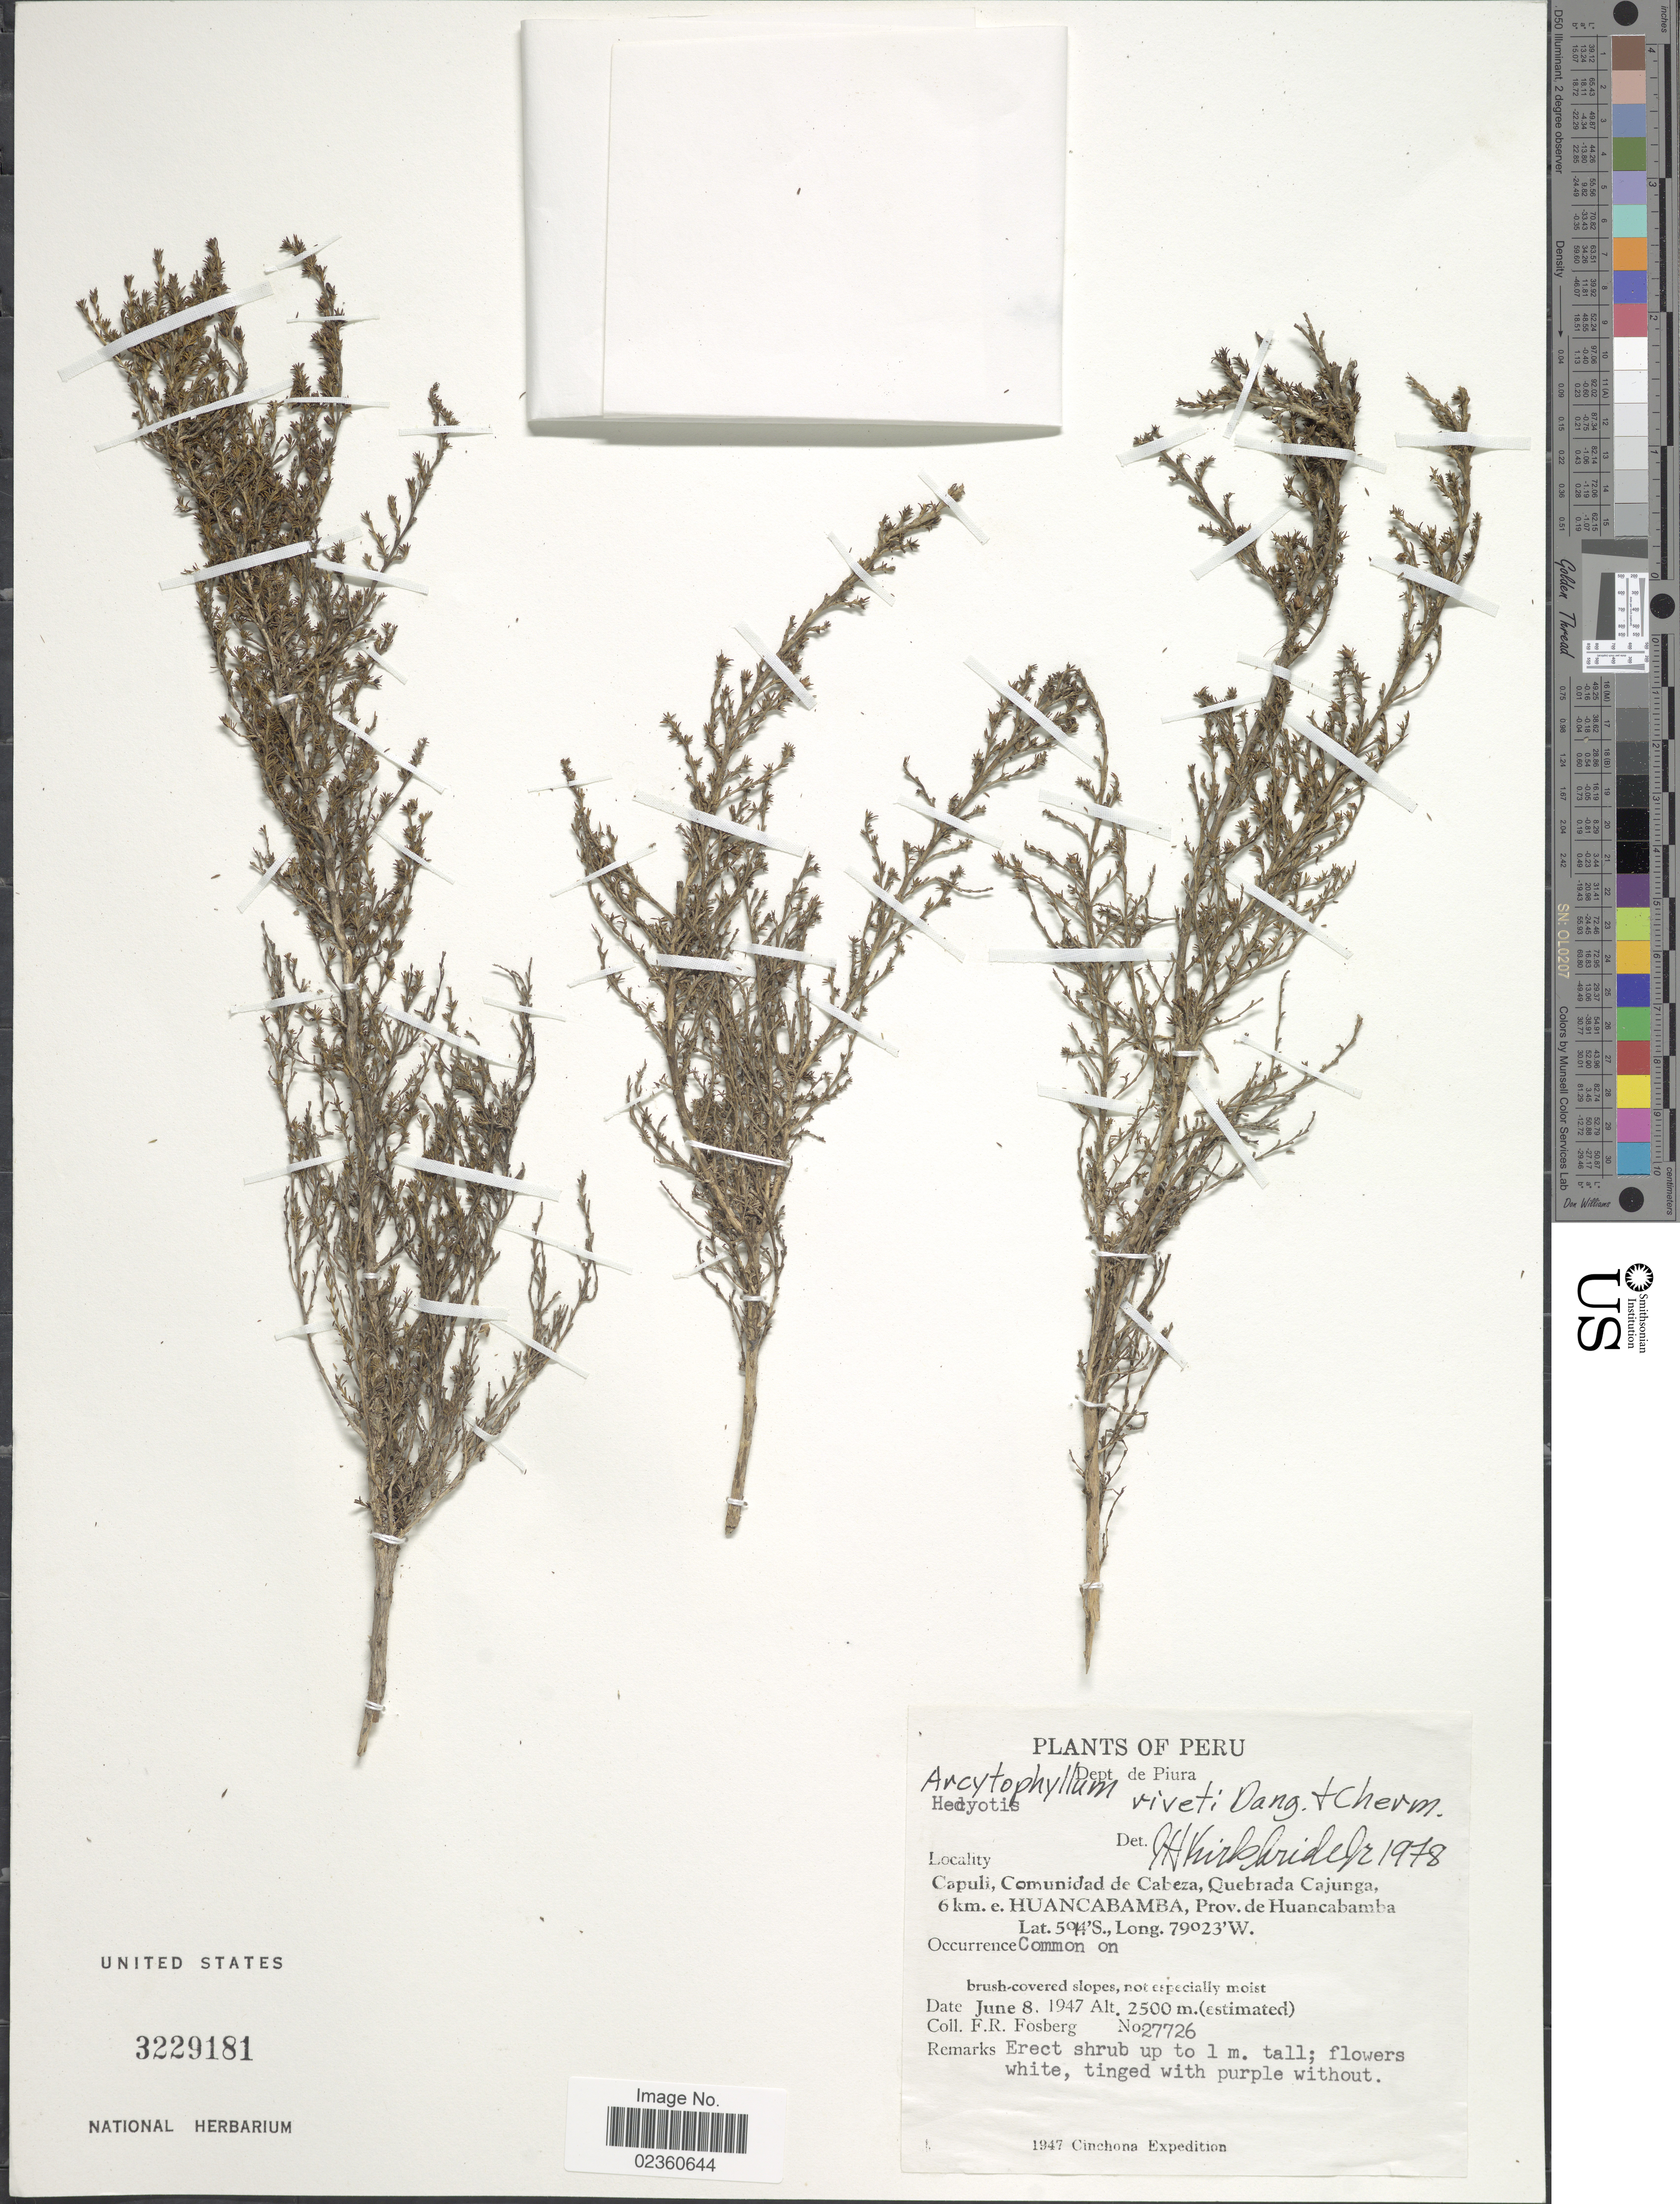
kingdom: Plantae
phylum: Tracheophyta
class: Magnoliopsida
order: Gentianales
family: Rubiaceae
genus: Arcytophyllum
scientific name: Arcytophyllum rivetii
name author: Danguy & Cherm.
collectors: F. R. Fosberg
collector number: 27726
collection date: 1947-06-08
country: Peru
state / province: Piura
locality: Dept de Piura, Capuli, Comunidad de Cabeza, Quebrada Cajunga, 6 km e Huancabamba, Prov. de Huancabamba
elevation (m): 2500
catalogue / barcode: US 3229181